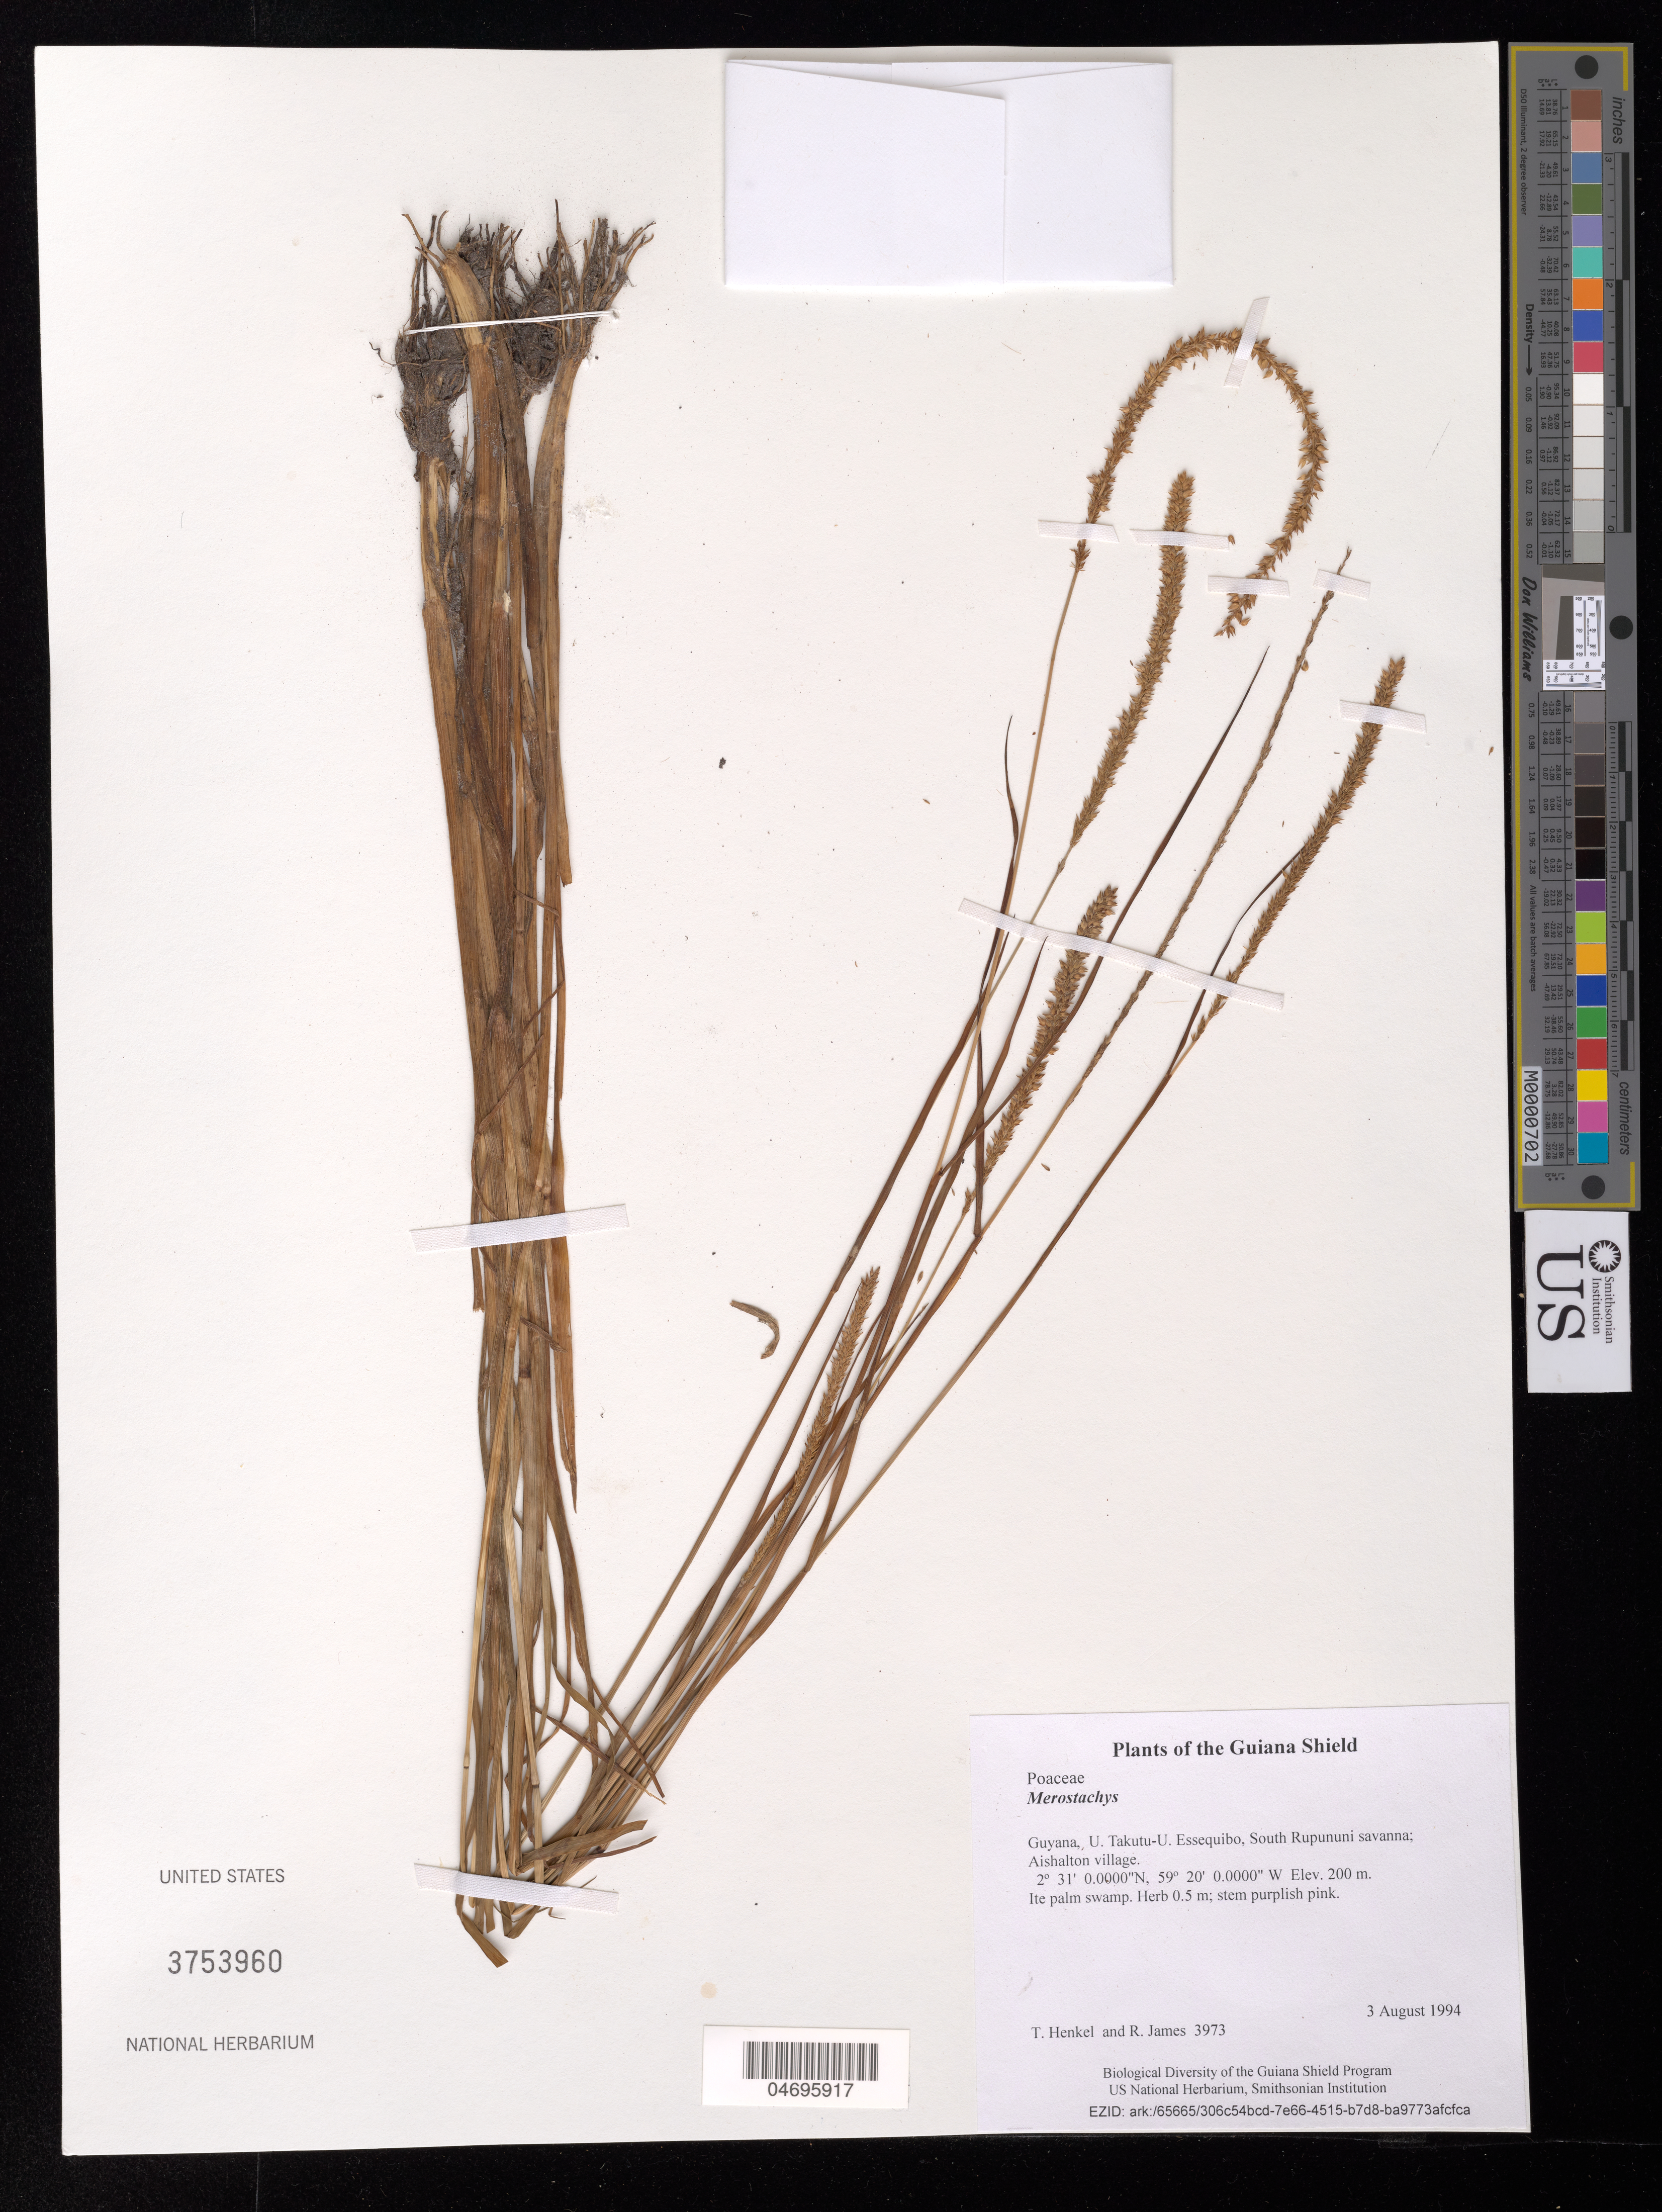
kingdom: Plantae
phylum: Tracheophyta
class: Liliopsida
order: Poales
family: Poaceae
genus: Merostachys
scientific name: Merostachys sp.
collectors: T. Henkel & R. James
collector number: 3973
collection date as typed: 3 August 1994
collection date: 1994-08-03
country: Guyana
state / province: U. Takutu-U. Essequibo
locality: South Rupununi savanna; Aishalton village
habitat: Ite palm swamp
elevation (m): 200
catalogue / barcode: US 3753960